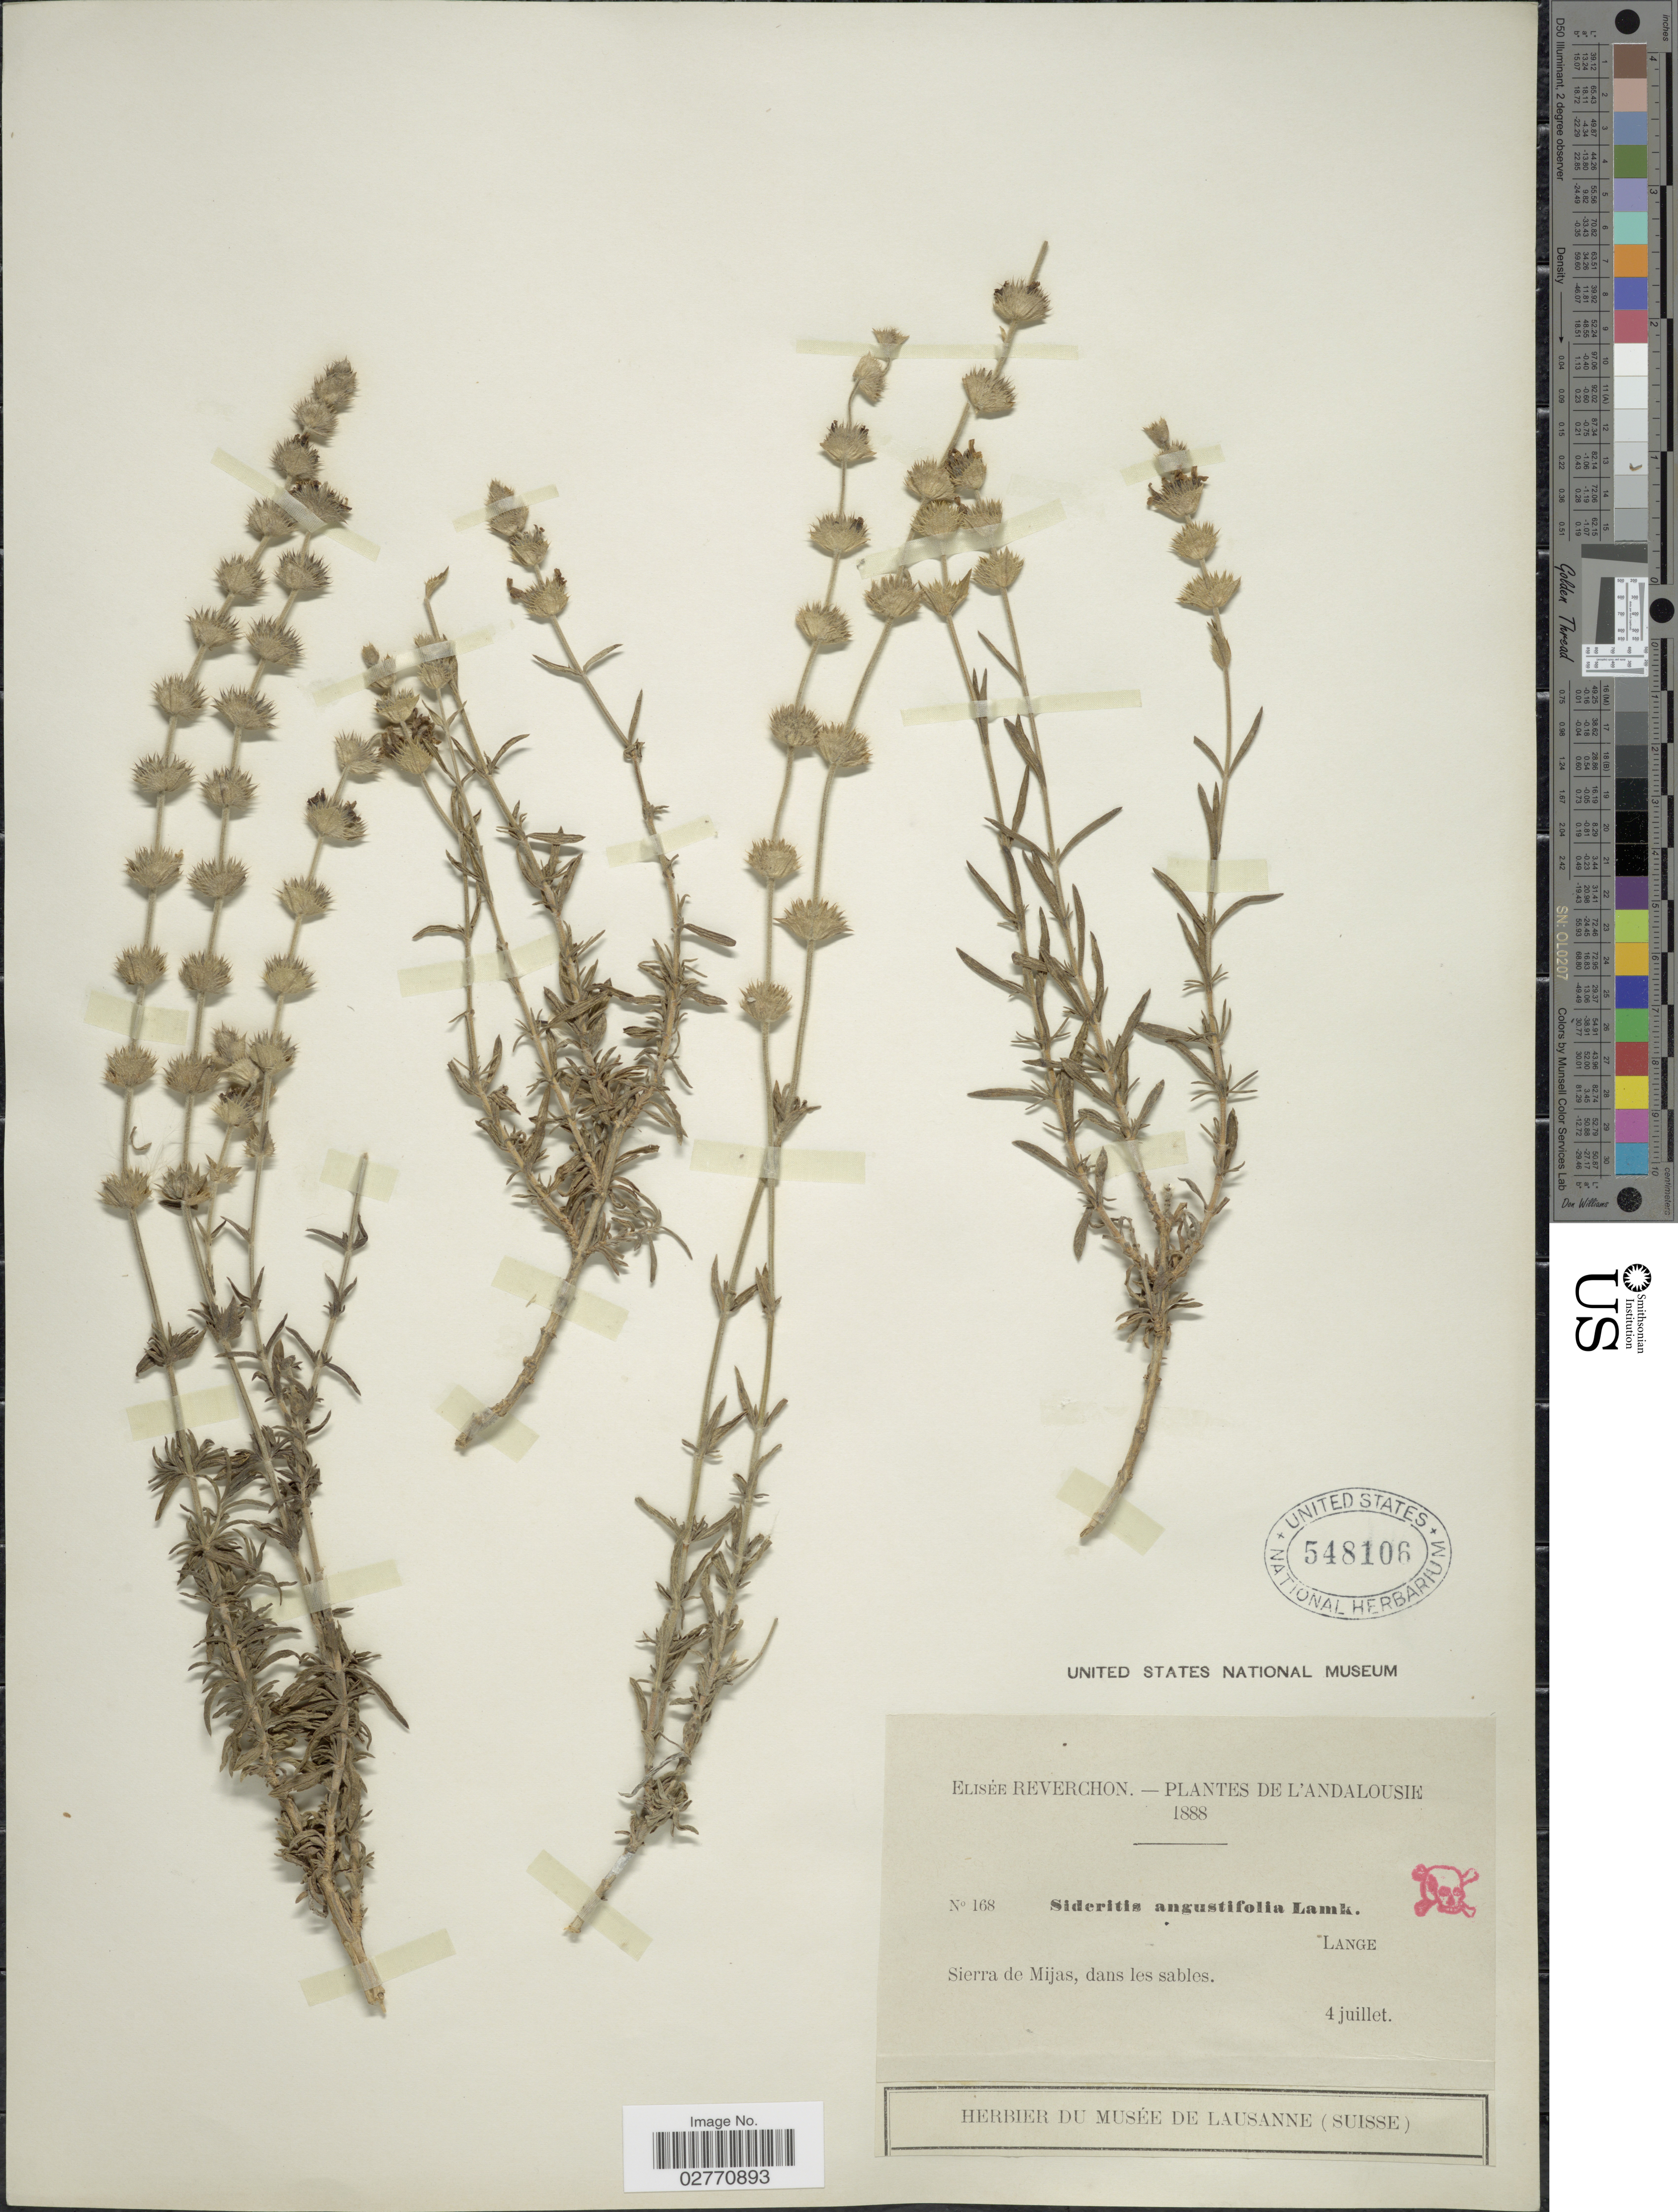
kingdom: Plantae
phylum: Tracheophyta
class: Magnoliopsida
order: Lamiales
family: Lamiaceae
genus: Sideritis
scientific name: Sideritis angustifolia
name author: Lag.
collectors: E. Reverchon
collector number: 168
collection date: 1888-07-04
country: Spain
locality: L'Andalousie. Sierra de Mijas, dans les sables.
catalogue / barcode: US 548106